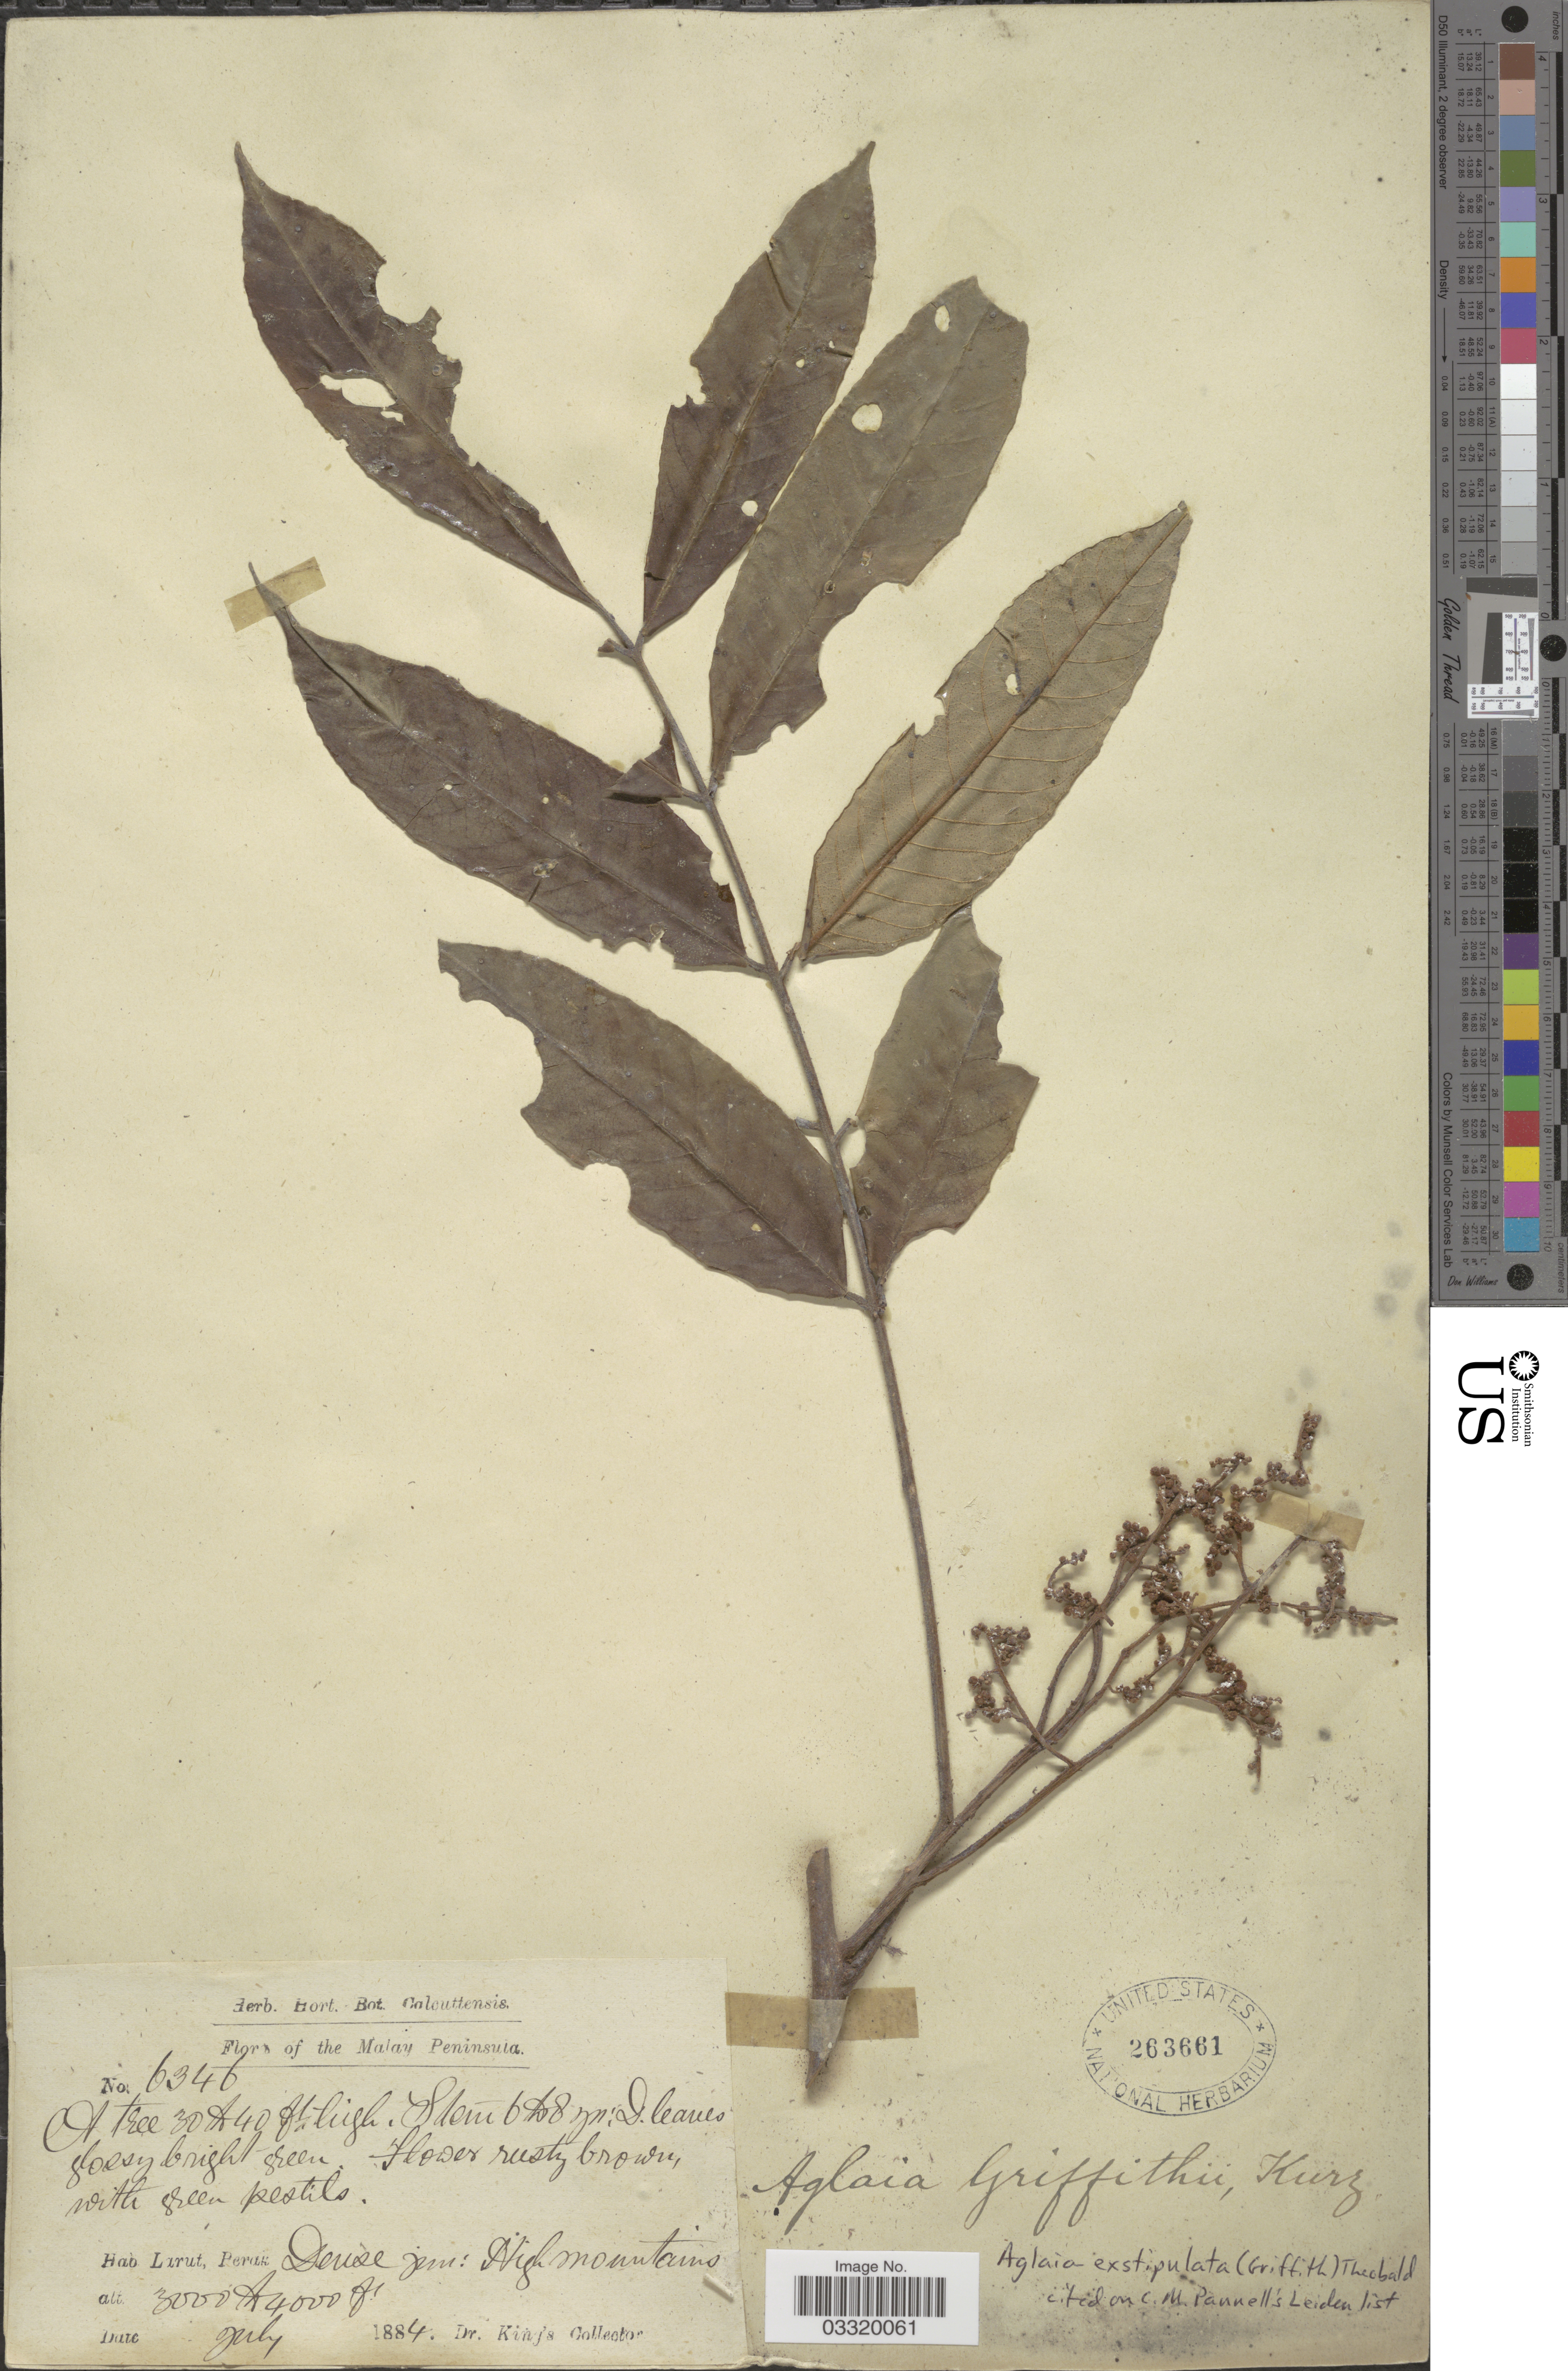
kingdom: Plantae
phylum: Tracheophyta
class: Magnoliopsida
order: Sapindales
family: Meliaceae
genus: Aglaia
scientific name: Aglaia exstipulata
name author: W.L. Theob.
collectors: Dr. King's collector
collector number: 6346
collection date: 1884-07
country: Malaysia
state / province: Perak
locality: Malay Peninsula. Larut, Perak.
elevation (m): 914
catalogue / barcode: US 263661